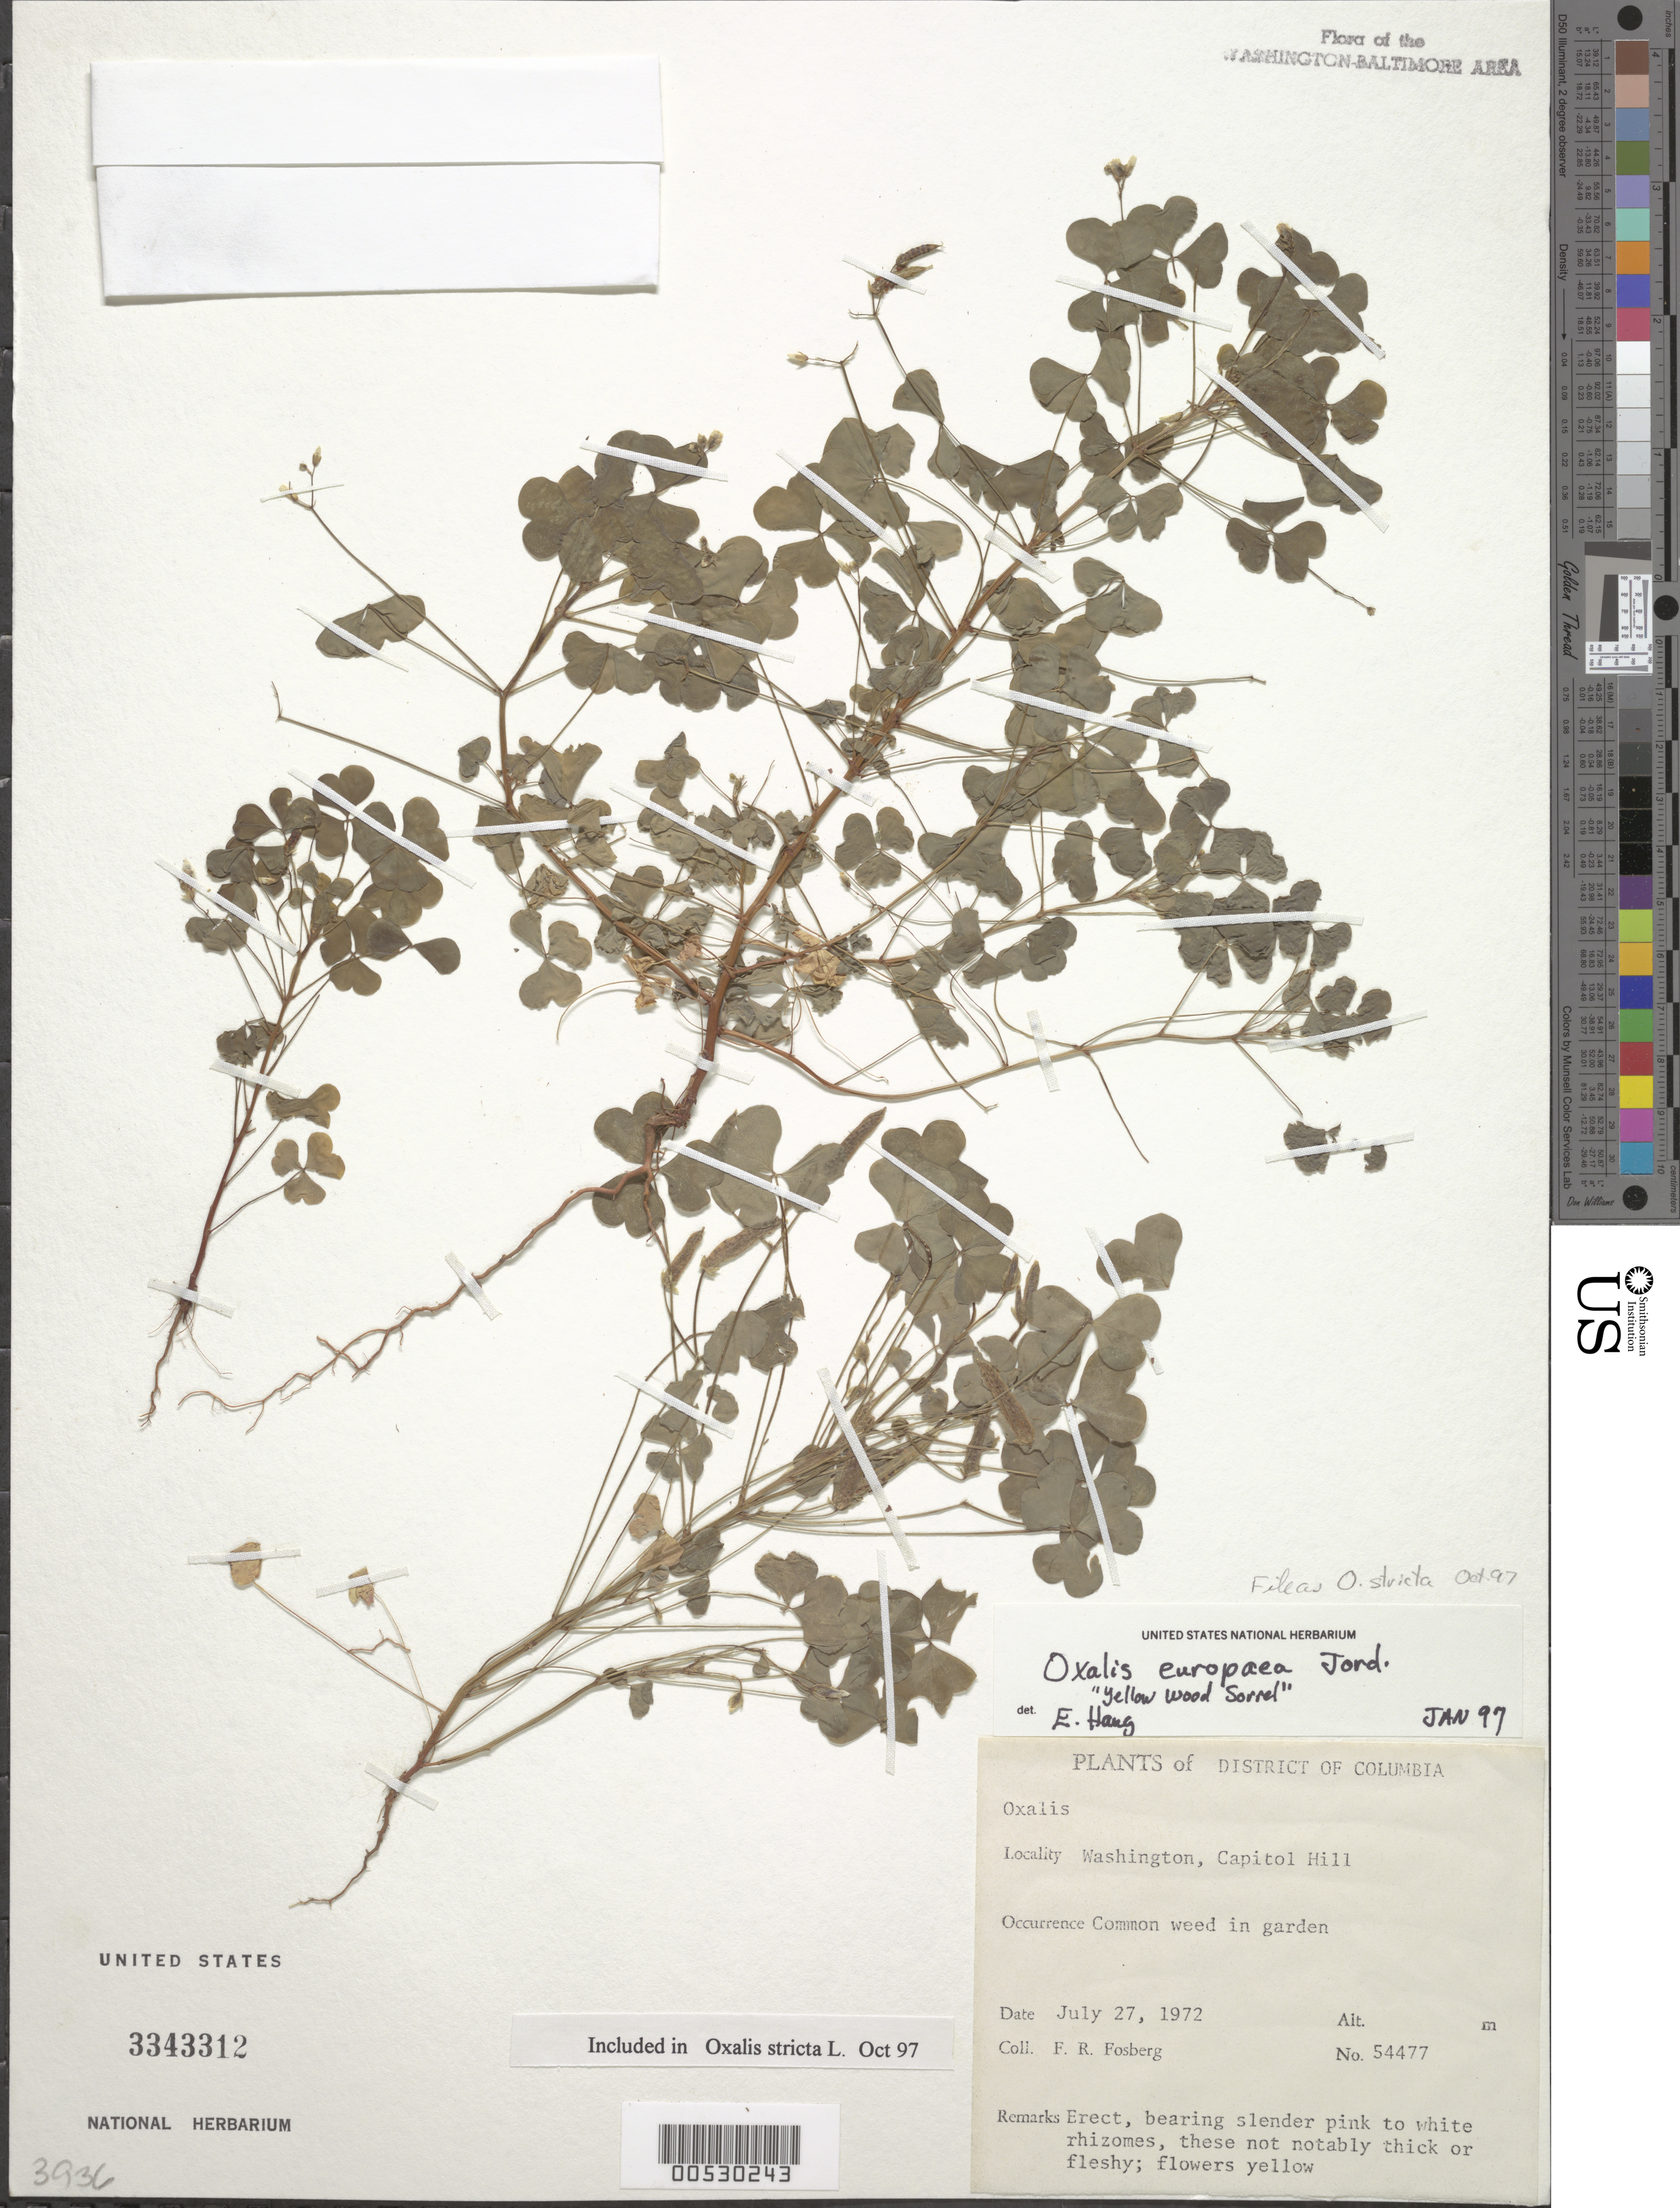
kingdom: Plantae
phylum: Tracheophyta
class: Magnoliopsida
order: Oxalidales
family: Oxalidaceae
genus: Oxalis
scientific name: Oxalis stricta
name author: L.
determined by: Haug, E., (UNITED STATES)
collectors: F. R. Fosberg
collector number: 54477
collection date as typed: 27 Jul 1972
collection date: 1972-07-27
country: United States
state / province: District of Columbia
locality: Washington DC, Capitol Hill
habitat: On grassy canal bank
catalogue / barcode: US 3343312